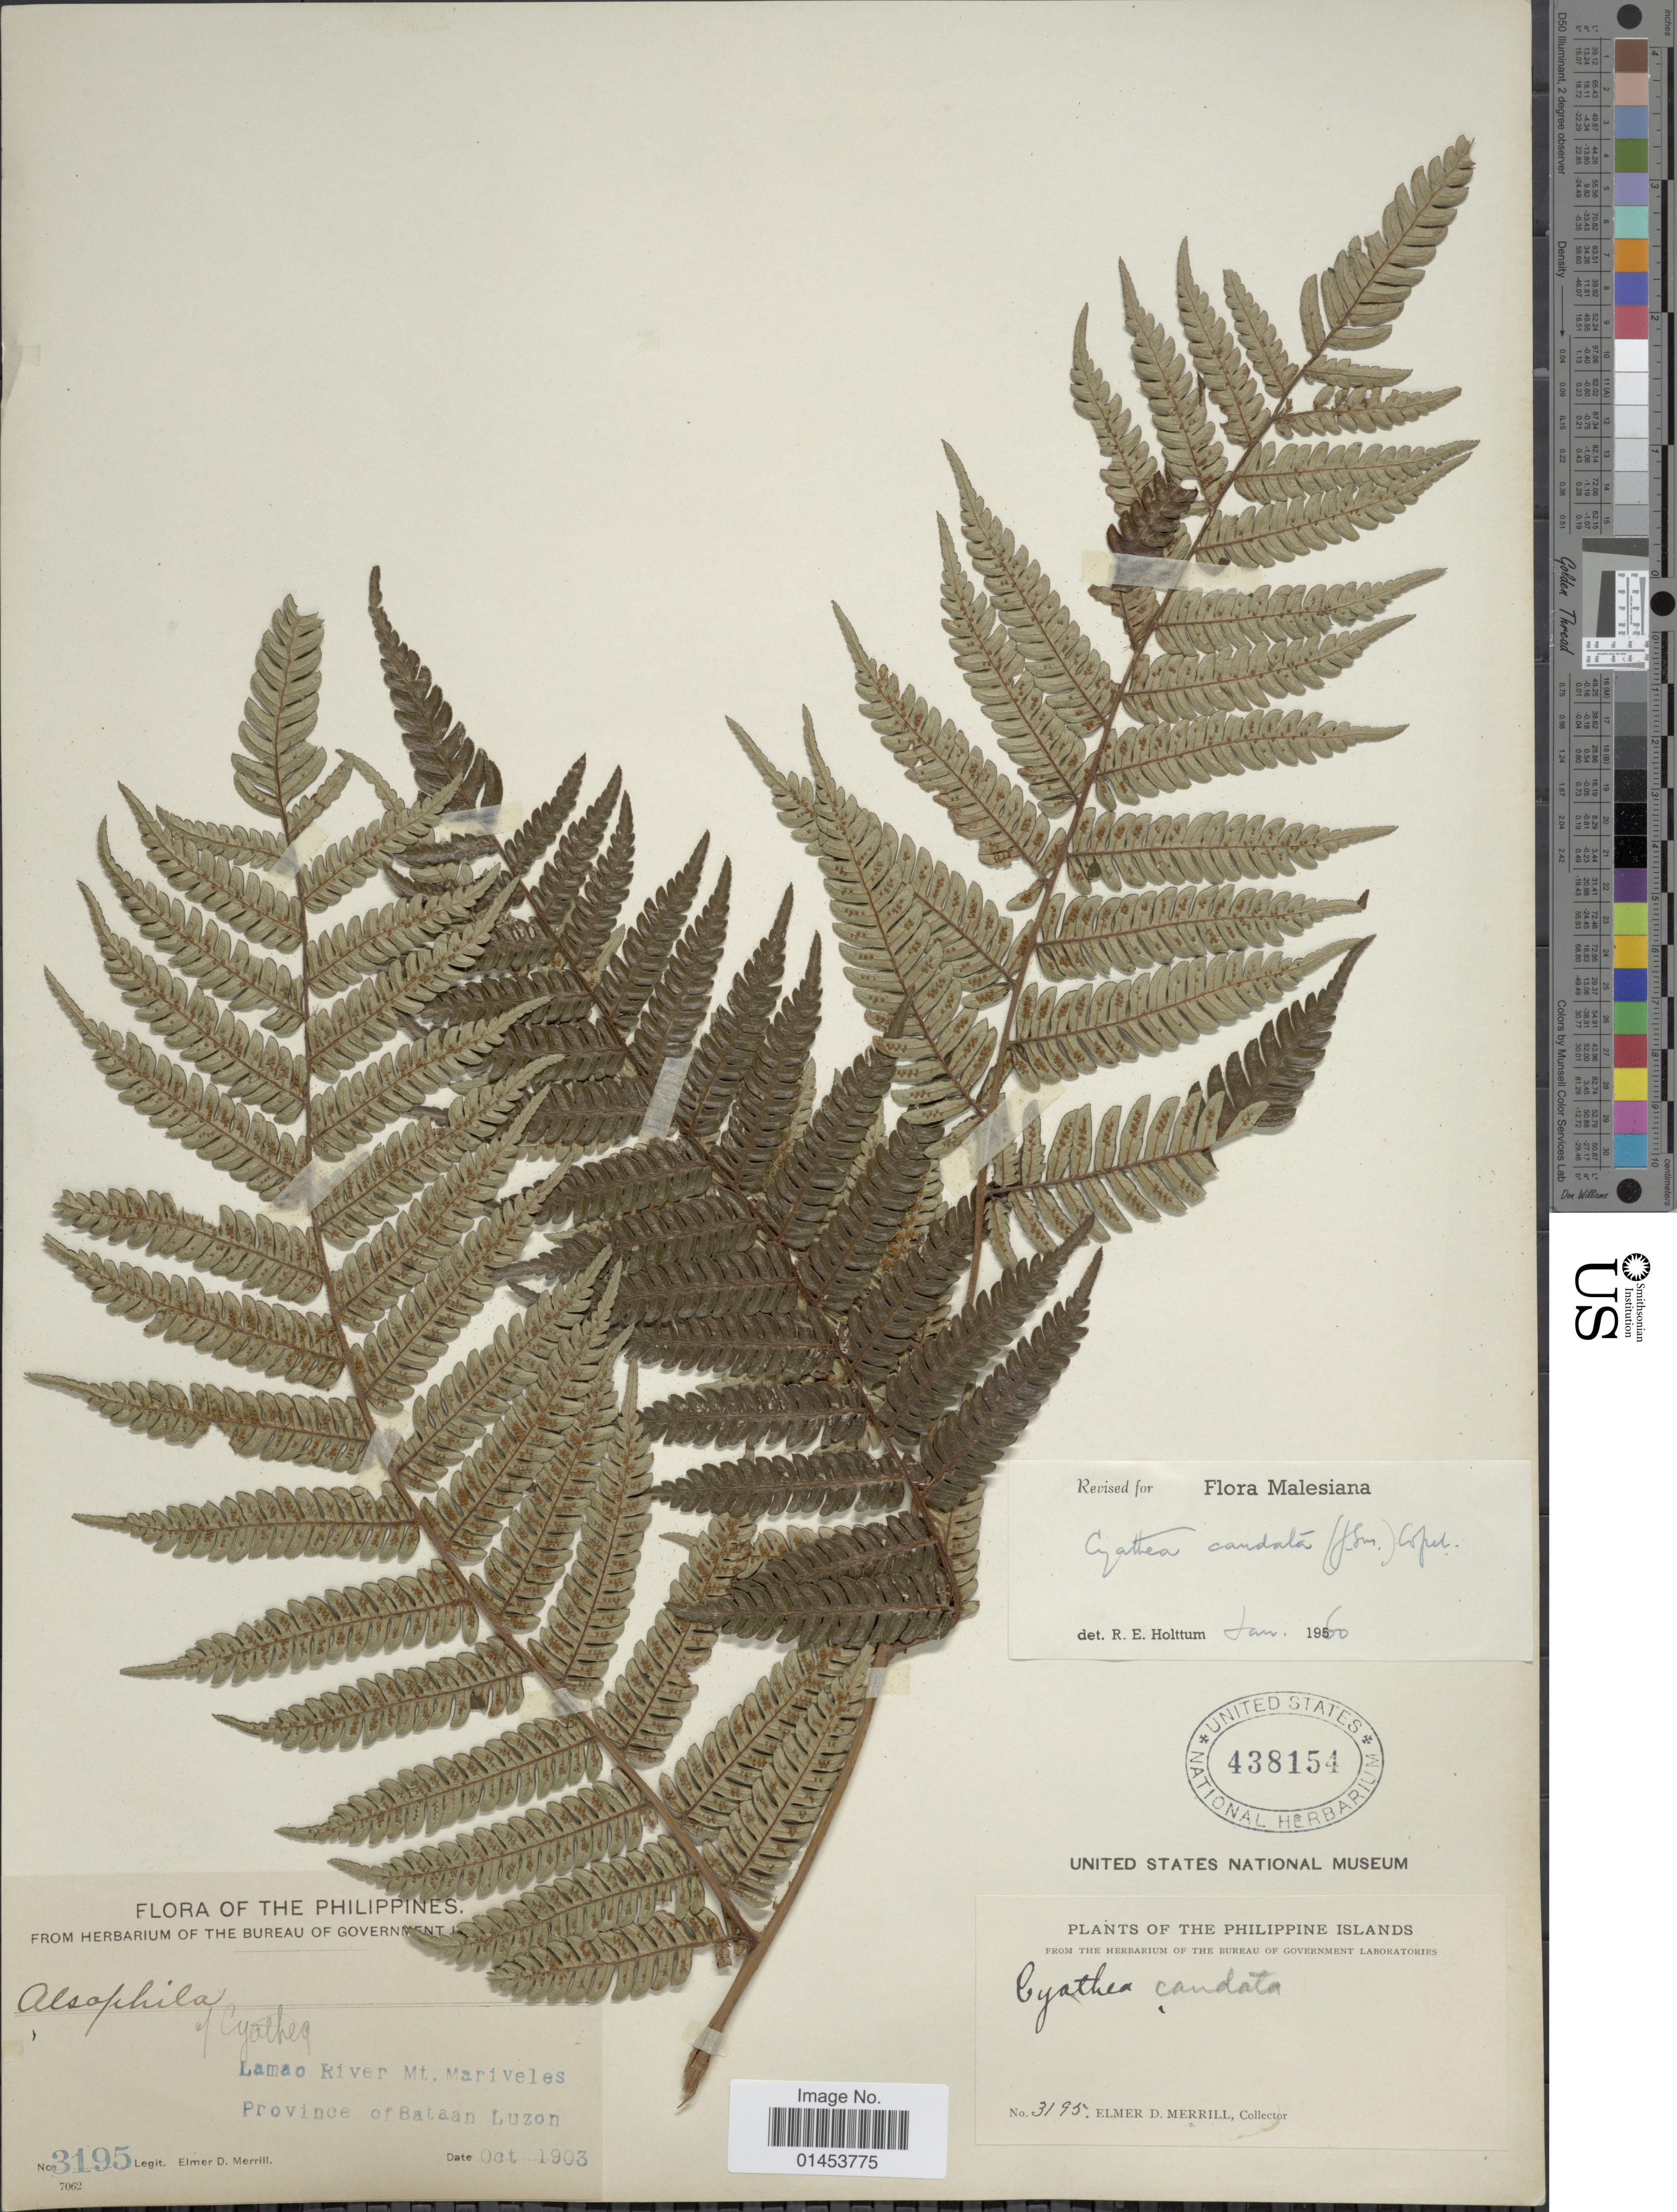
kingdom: Plantae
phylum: Tracheophyta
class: Polypodiopsida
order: Cyatheales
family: Cyatheaceae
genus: Cyathea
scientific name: Cyathea caudata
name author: (Hook.) Copel.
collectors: E. D. Merrill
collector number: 3195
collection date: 1903-10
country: Philippines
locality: Lamao River, Mt. Mariveles, Province of Bataan Luzon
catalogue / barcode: US 438154